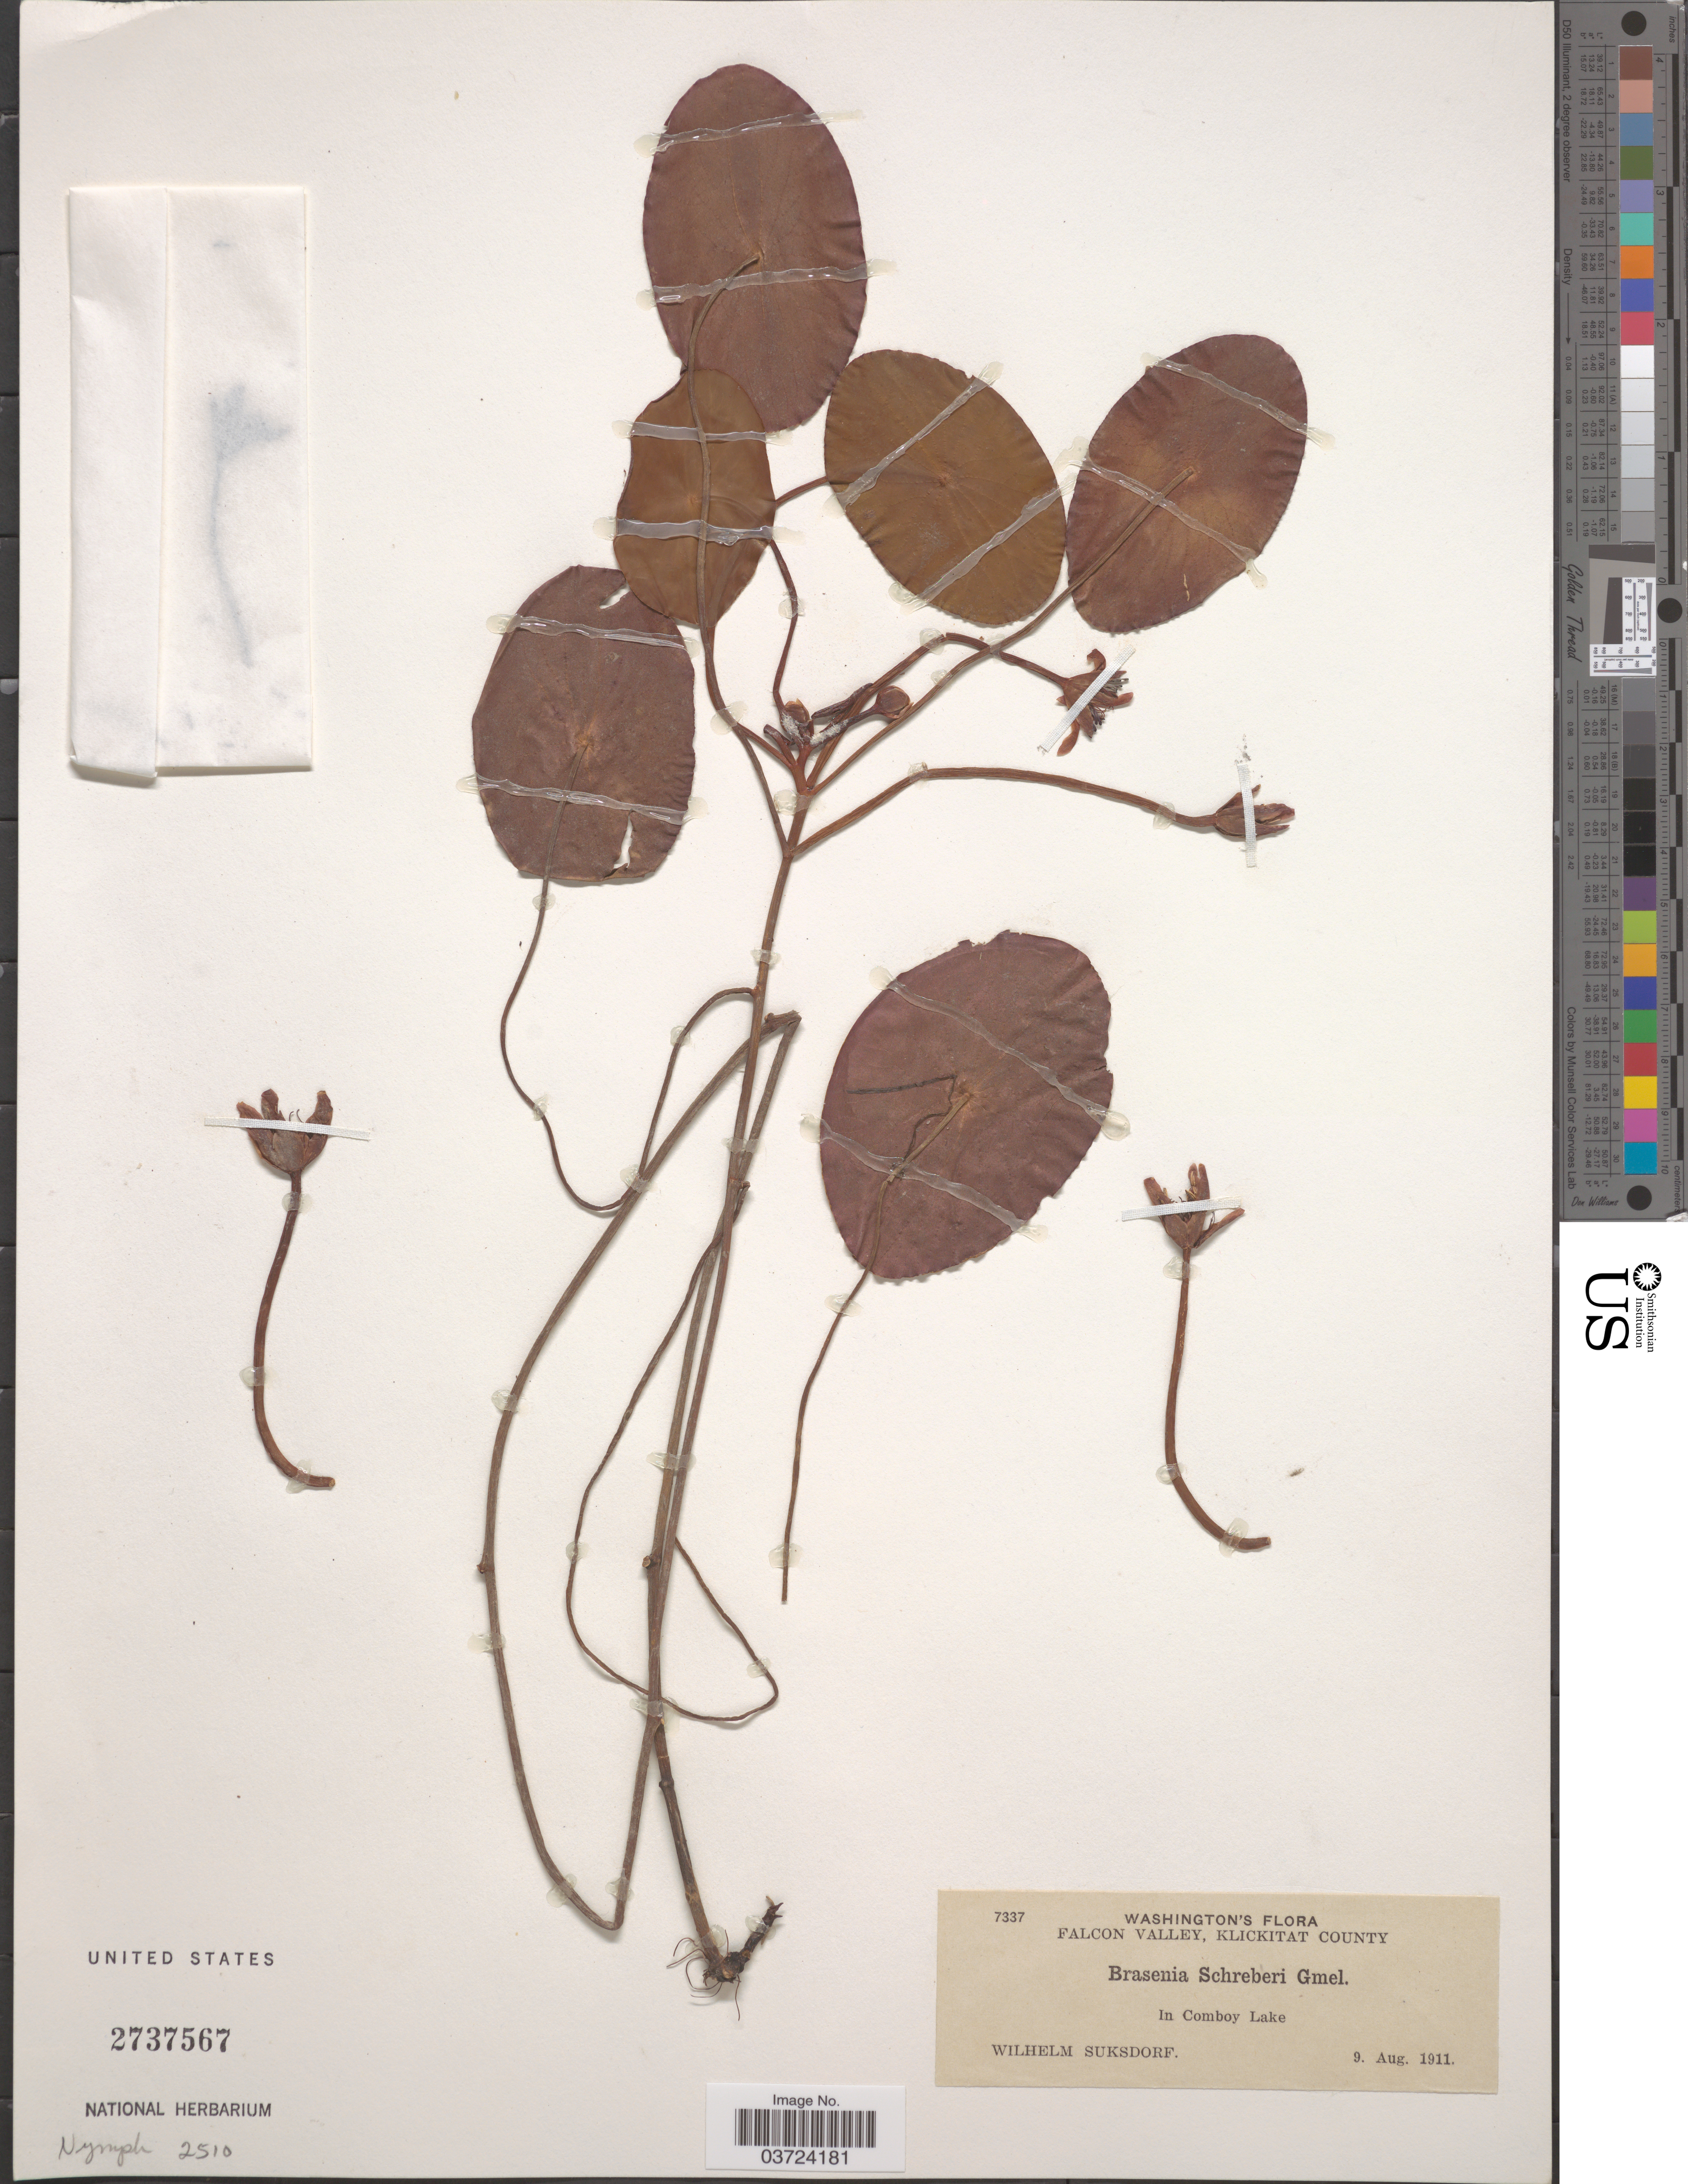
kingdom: Plantae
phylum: Tracheophyta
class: Magnoliopsida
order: Nymphaeales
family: Cabombaceae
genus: Brasenia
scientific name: Brasenia schreberi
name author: J.F. Gmel.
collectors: W. N. Suksdorf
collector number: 7337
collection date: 1911-08-09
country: United States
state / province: Washington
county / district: Klickitat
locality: Falcon Valley, Klickitat County. In Comboy Lake.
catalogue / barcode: US 2737567